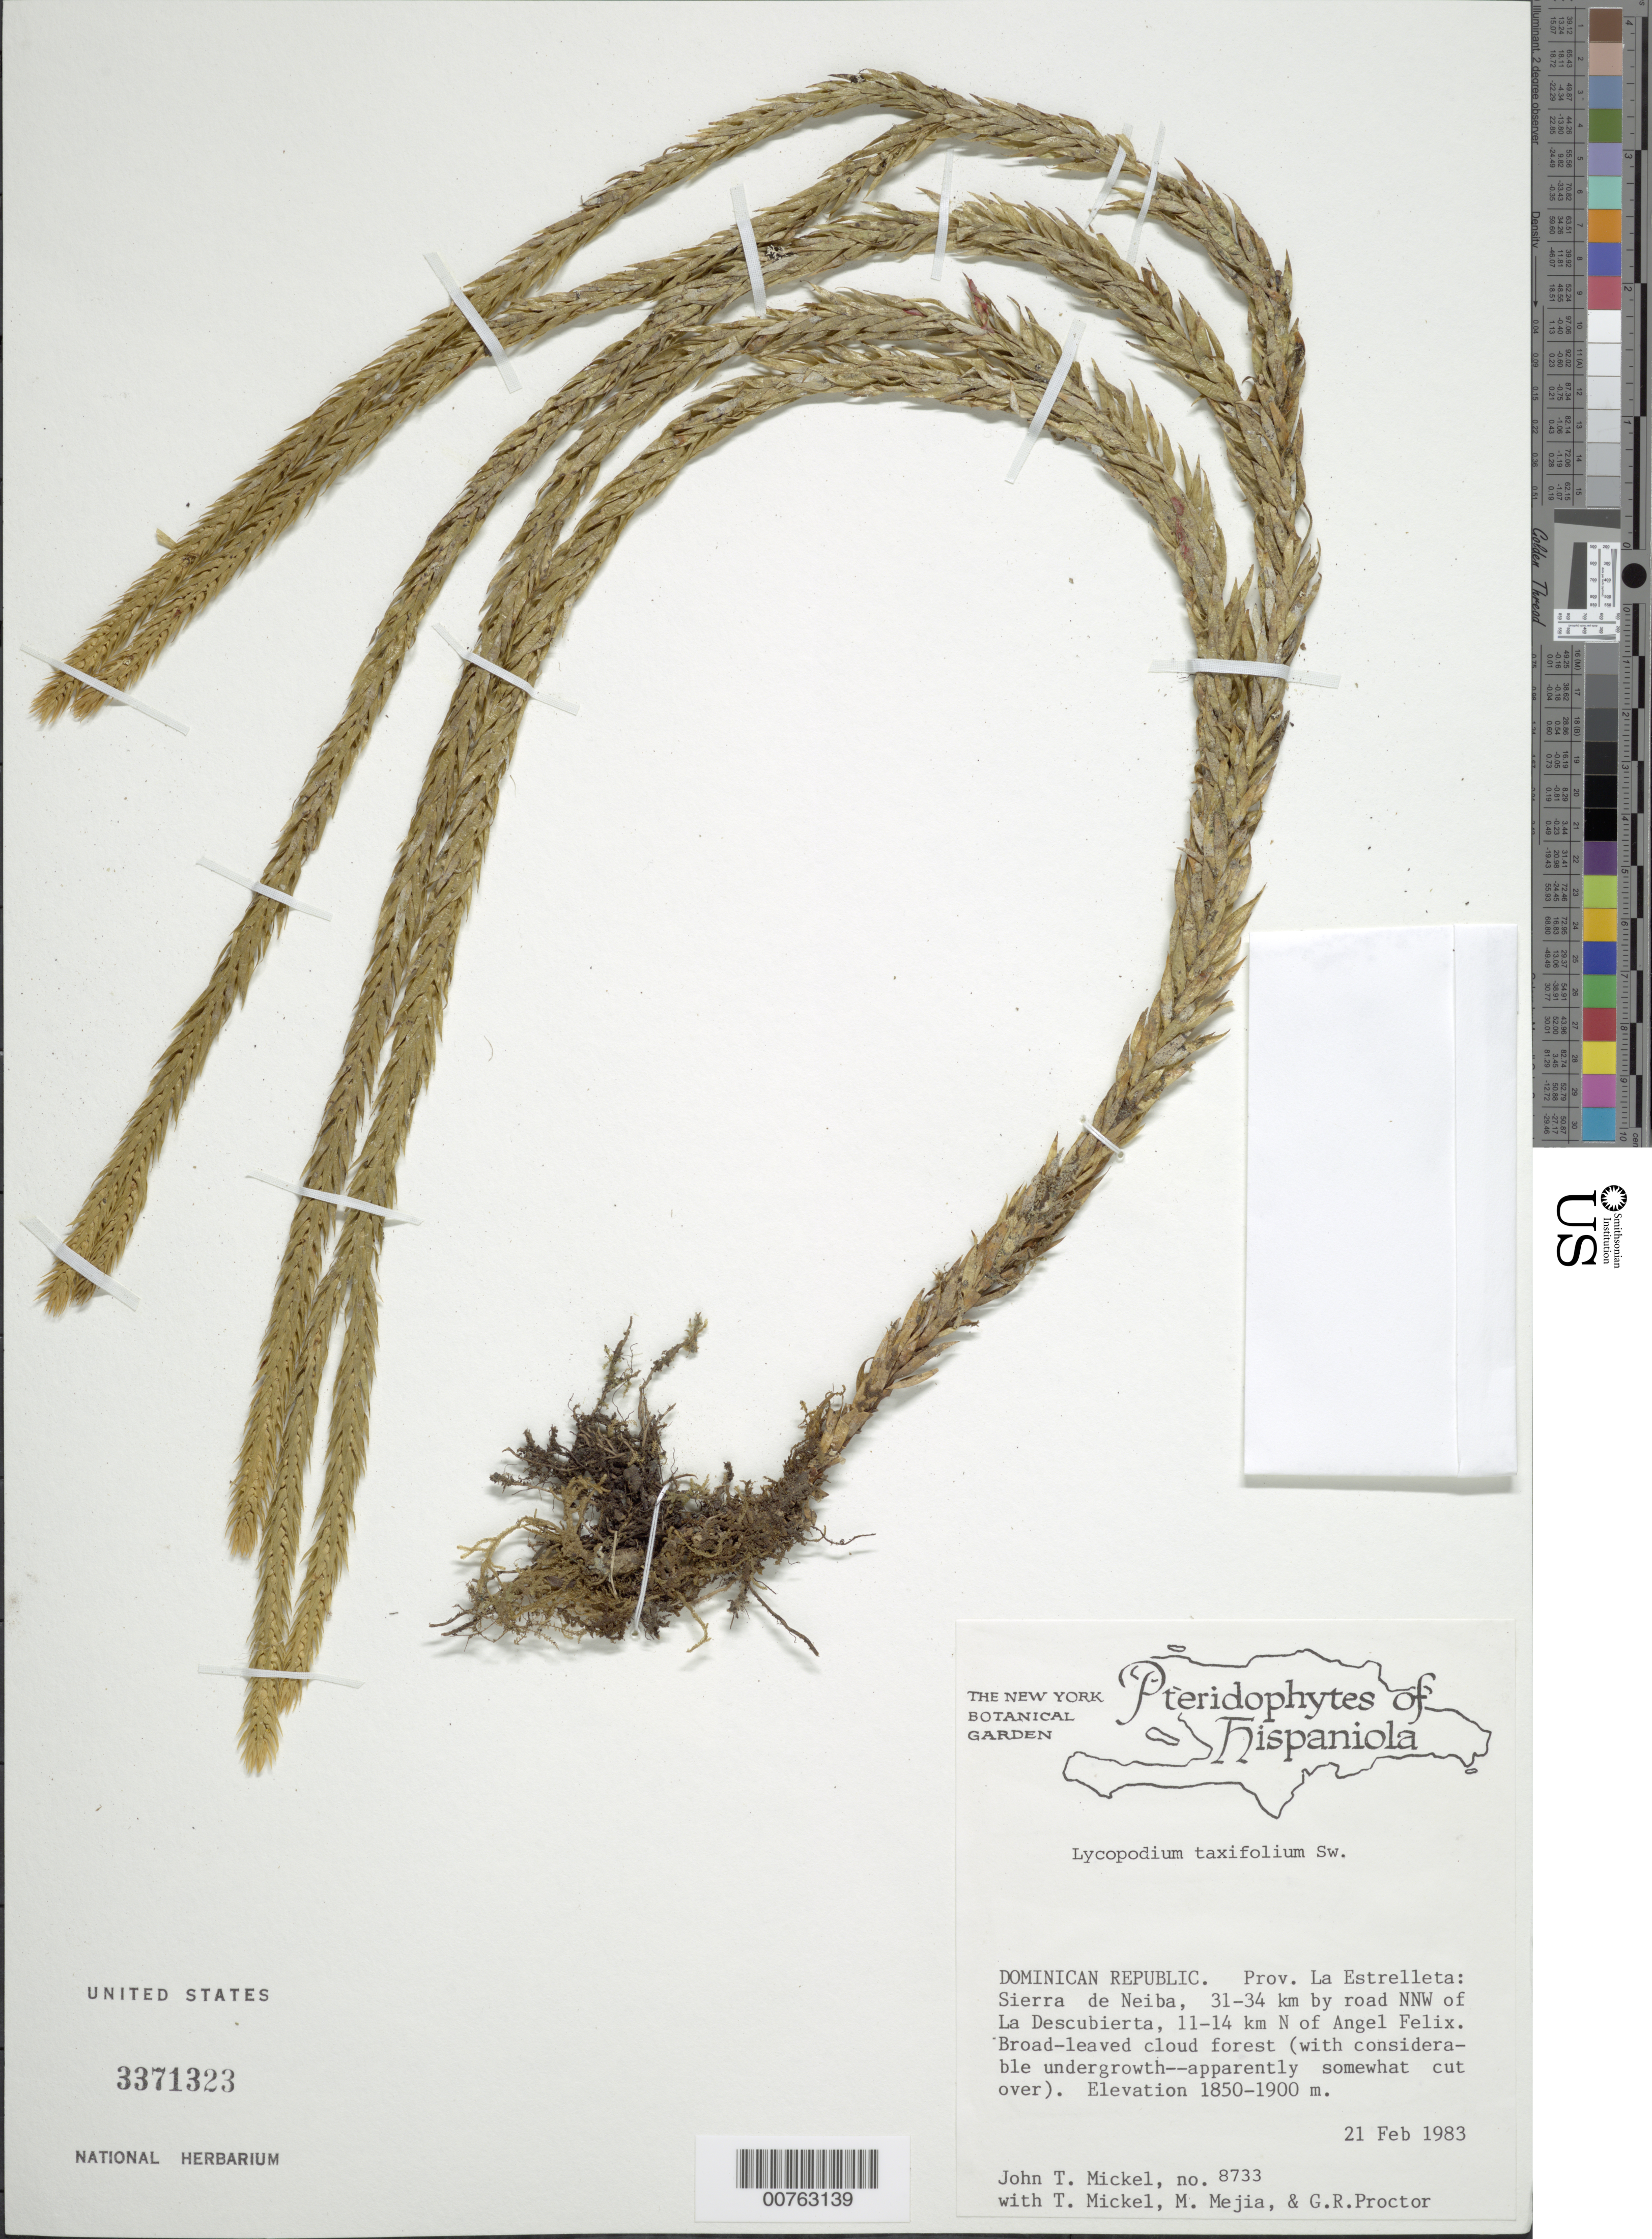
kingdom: Plantae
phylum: Tracheophyta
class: Lycopodiopsida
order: Lycopodiales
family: Lycopodiaceae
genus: Phlegmariurus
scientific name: Phlegmariurus taxifolius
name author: (Sw.) Á. Löve & D. Löve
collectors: J. T. Mickel, T. Mickel, M. Mejia & G. R. Proctor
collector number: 8733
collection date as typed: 21 Feb 1983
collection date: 1983-02-21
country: Dominican Republic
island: Hispaniola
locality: Provincia La Estrellata, Sierra de Neiba, 31-34 km by road NNW of La Descubierta, 11-14 km N of Angel Felix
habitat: Broad-leaf cloud forest (with considerable undergrowth, apparently somewhat cut over)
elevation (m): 1850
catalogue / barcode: US 3371323